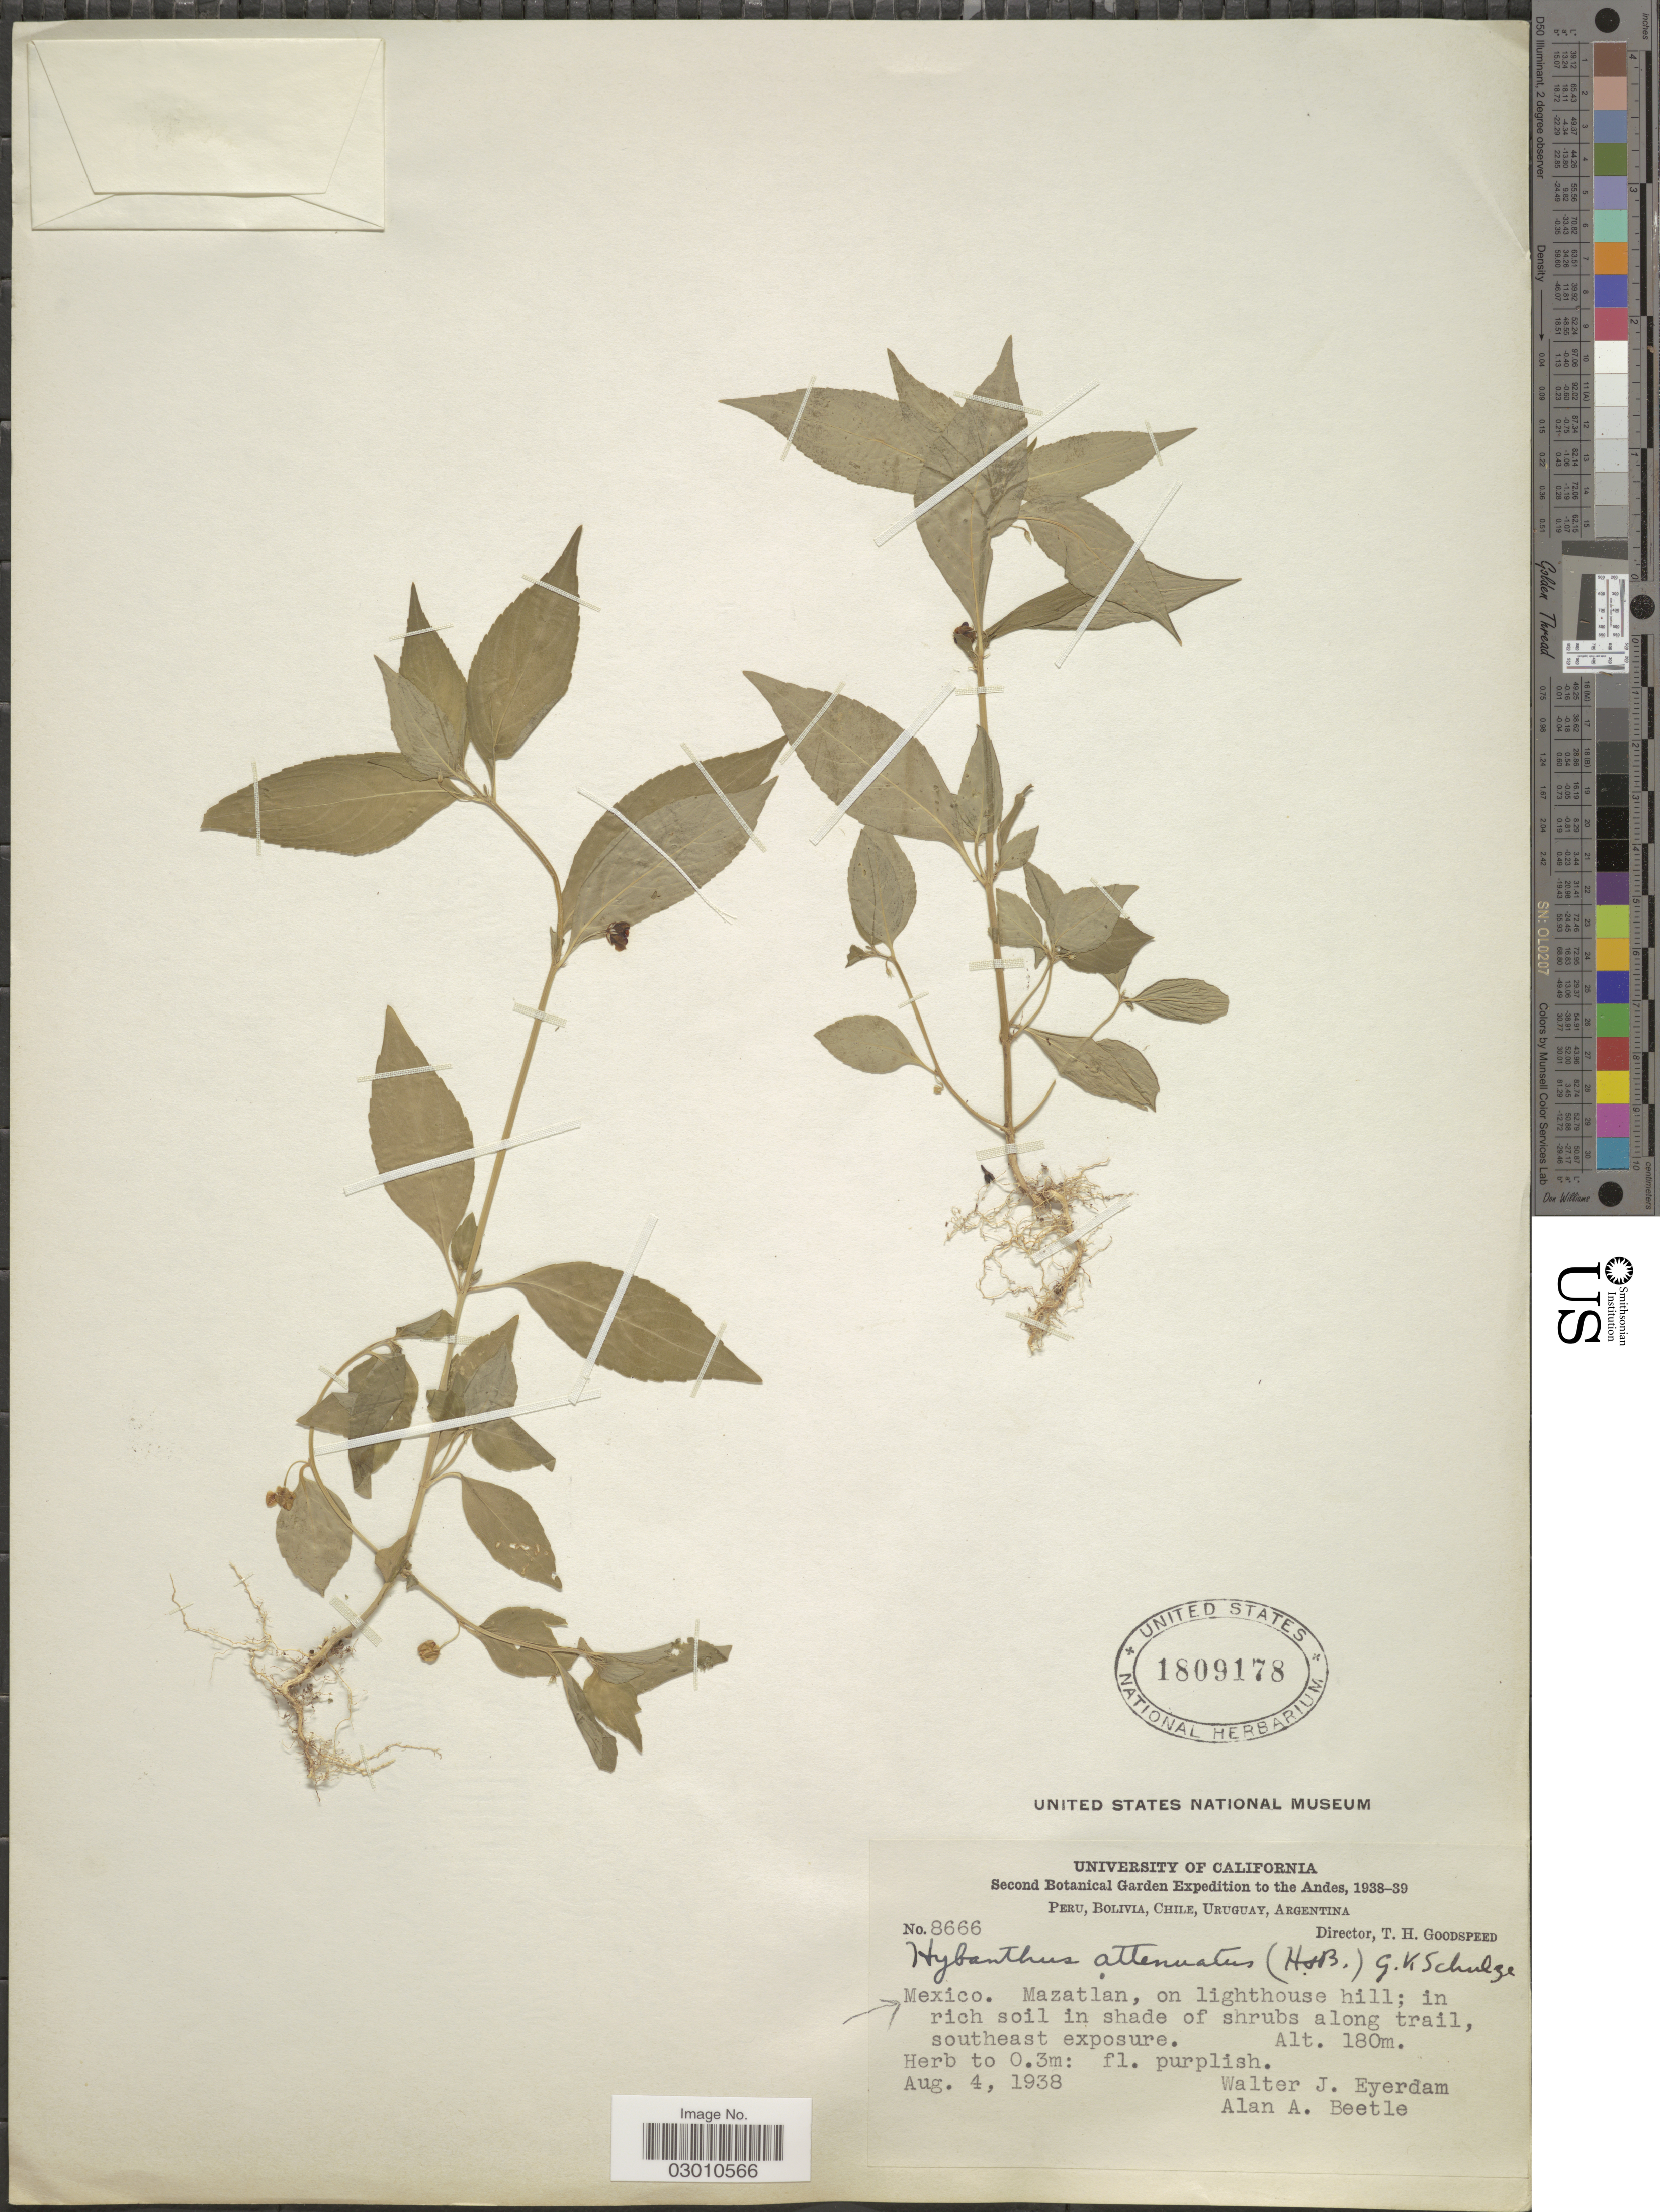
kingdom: Plantae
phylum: Tracheophyta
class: Magnoliopsida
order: Malpighiales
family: Violaceae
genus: Pombalia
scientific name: Pombalia attenuata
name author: (Humb. & Bonpl. ex Willd.) Paula-Souza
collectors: W. J. Eyerdam & A. A. Beetle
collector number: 8666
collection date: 1938-08-04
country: Mexico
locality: The Andes. Mazatlan, on lighthouse hill; in rich soil in shade of shrubs along trail, southeast exposure.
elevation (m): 180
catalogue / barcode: US 1809178